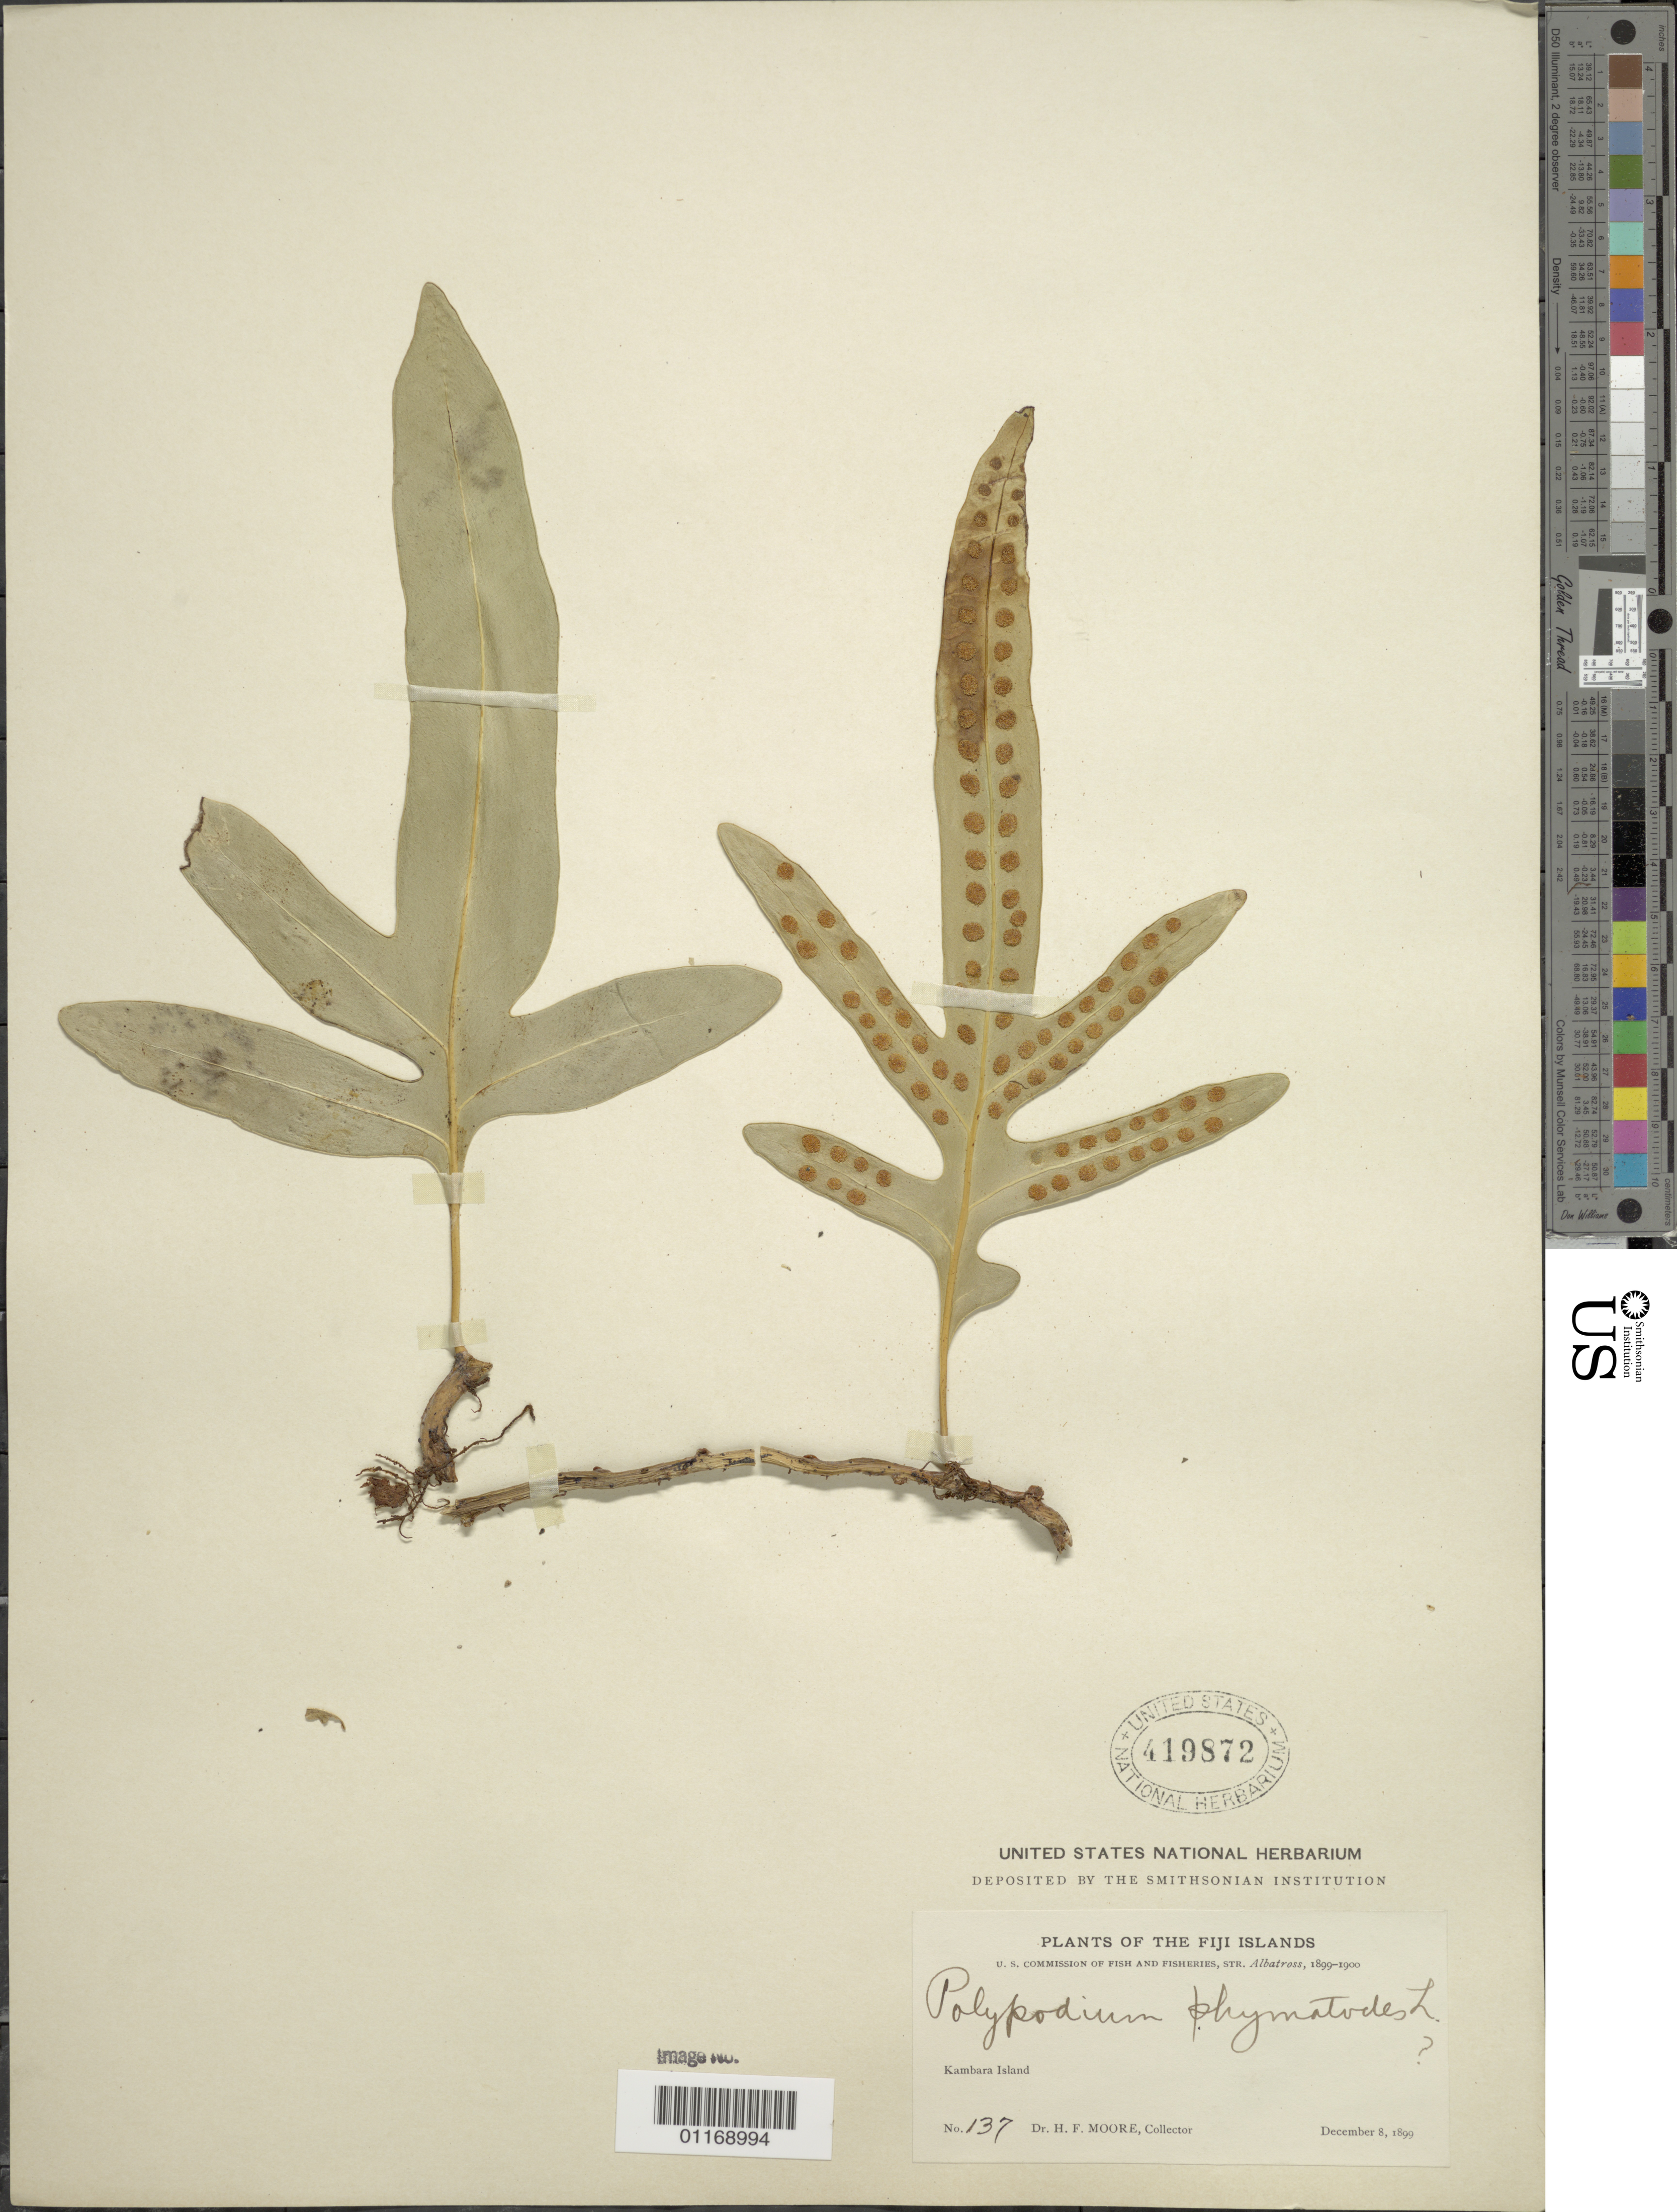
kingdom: Plantae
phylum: Tracheophyta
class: Polypodiopsida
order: Polypodiales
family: Polypodiaceae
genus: Polypodium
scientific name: Polypodium scolopendria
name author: Burm. f.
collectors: H. F. Moore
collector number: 137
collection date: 1899-12-08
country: Fiji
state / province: Eastern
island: Kabara [Kambara]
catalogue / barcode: US 419872